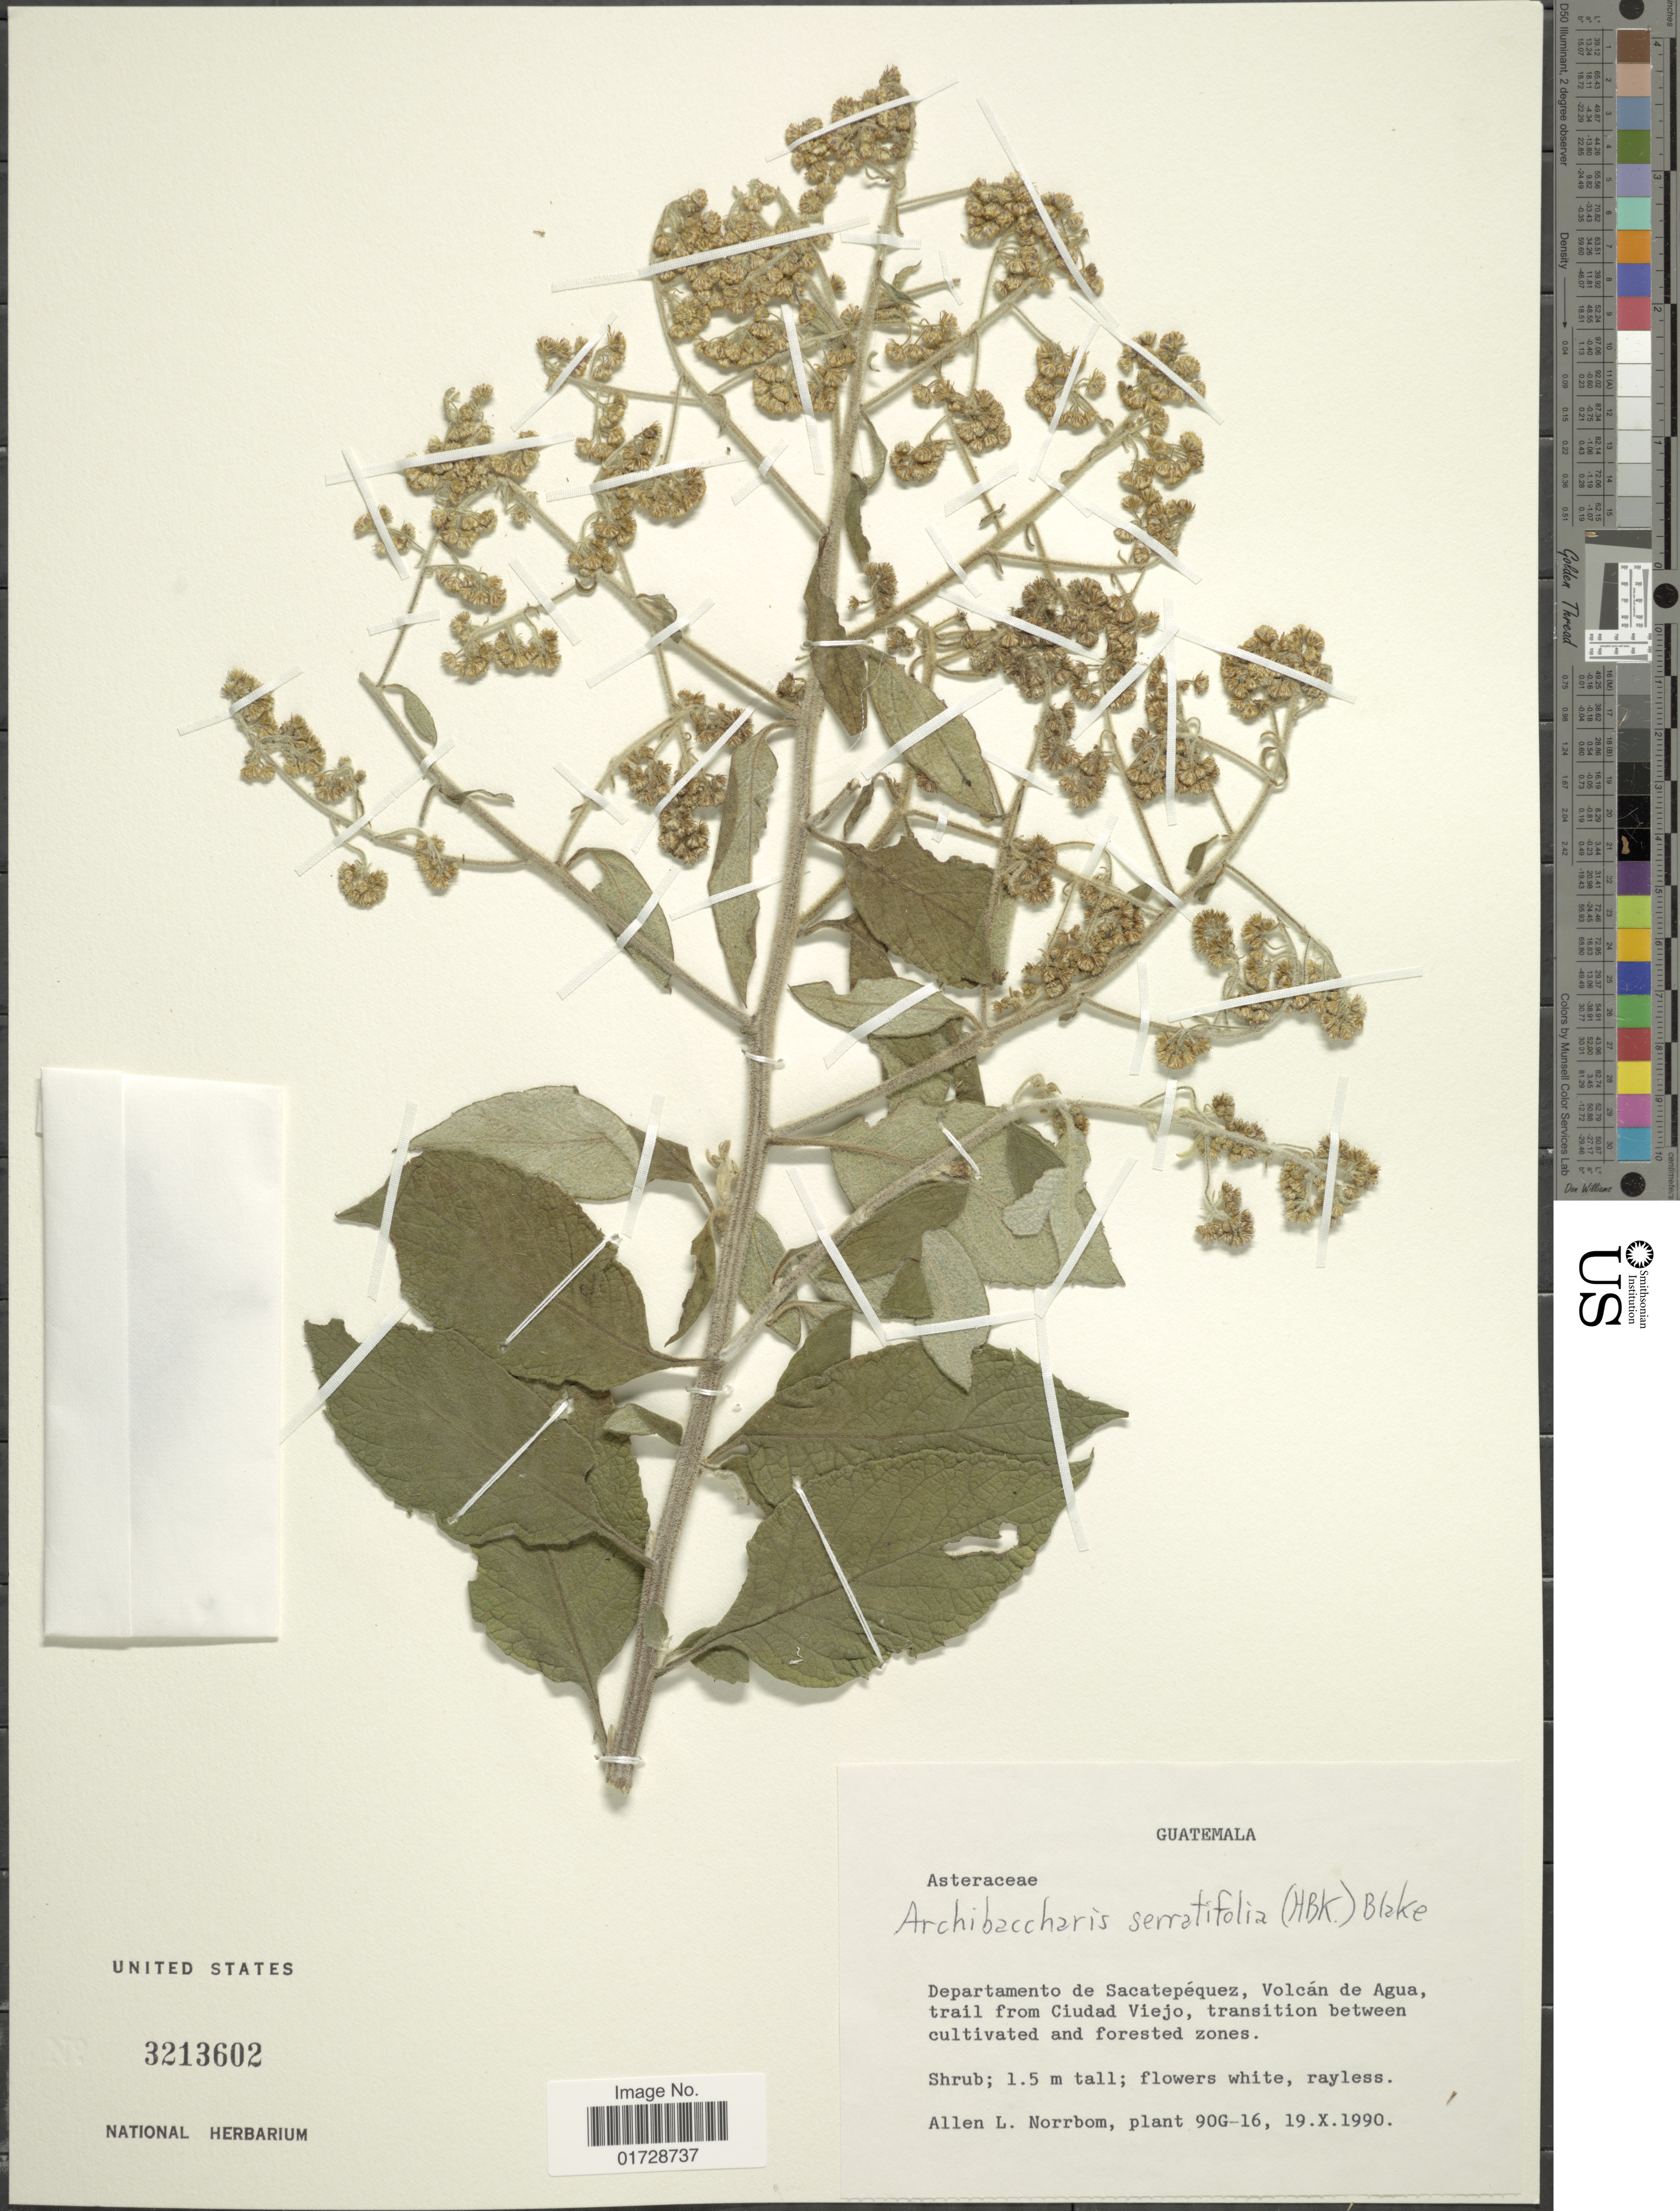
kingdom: Plantae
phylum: Tracheophyta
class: Magnoliopsida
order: Asterales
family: Asteraceae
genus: Archibaccharis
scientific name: Archibaccharis serratifolia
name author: (Kunth) S.F. Blake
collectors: A. L. Norrbom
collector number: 90G-16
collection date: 1990-10-19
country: Guatemala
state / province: Sacatepéquez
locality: Volcan de Agua, trail from Ciudad Viejo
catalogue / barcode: US 3213602